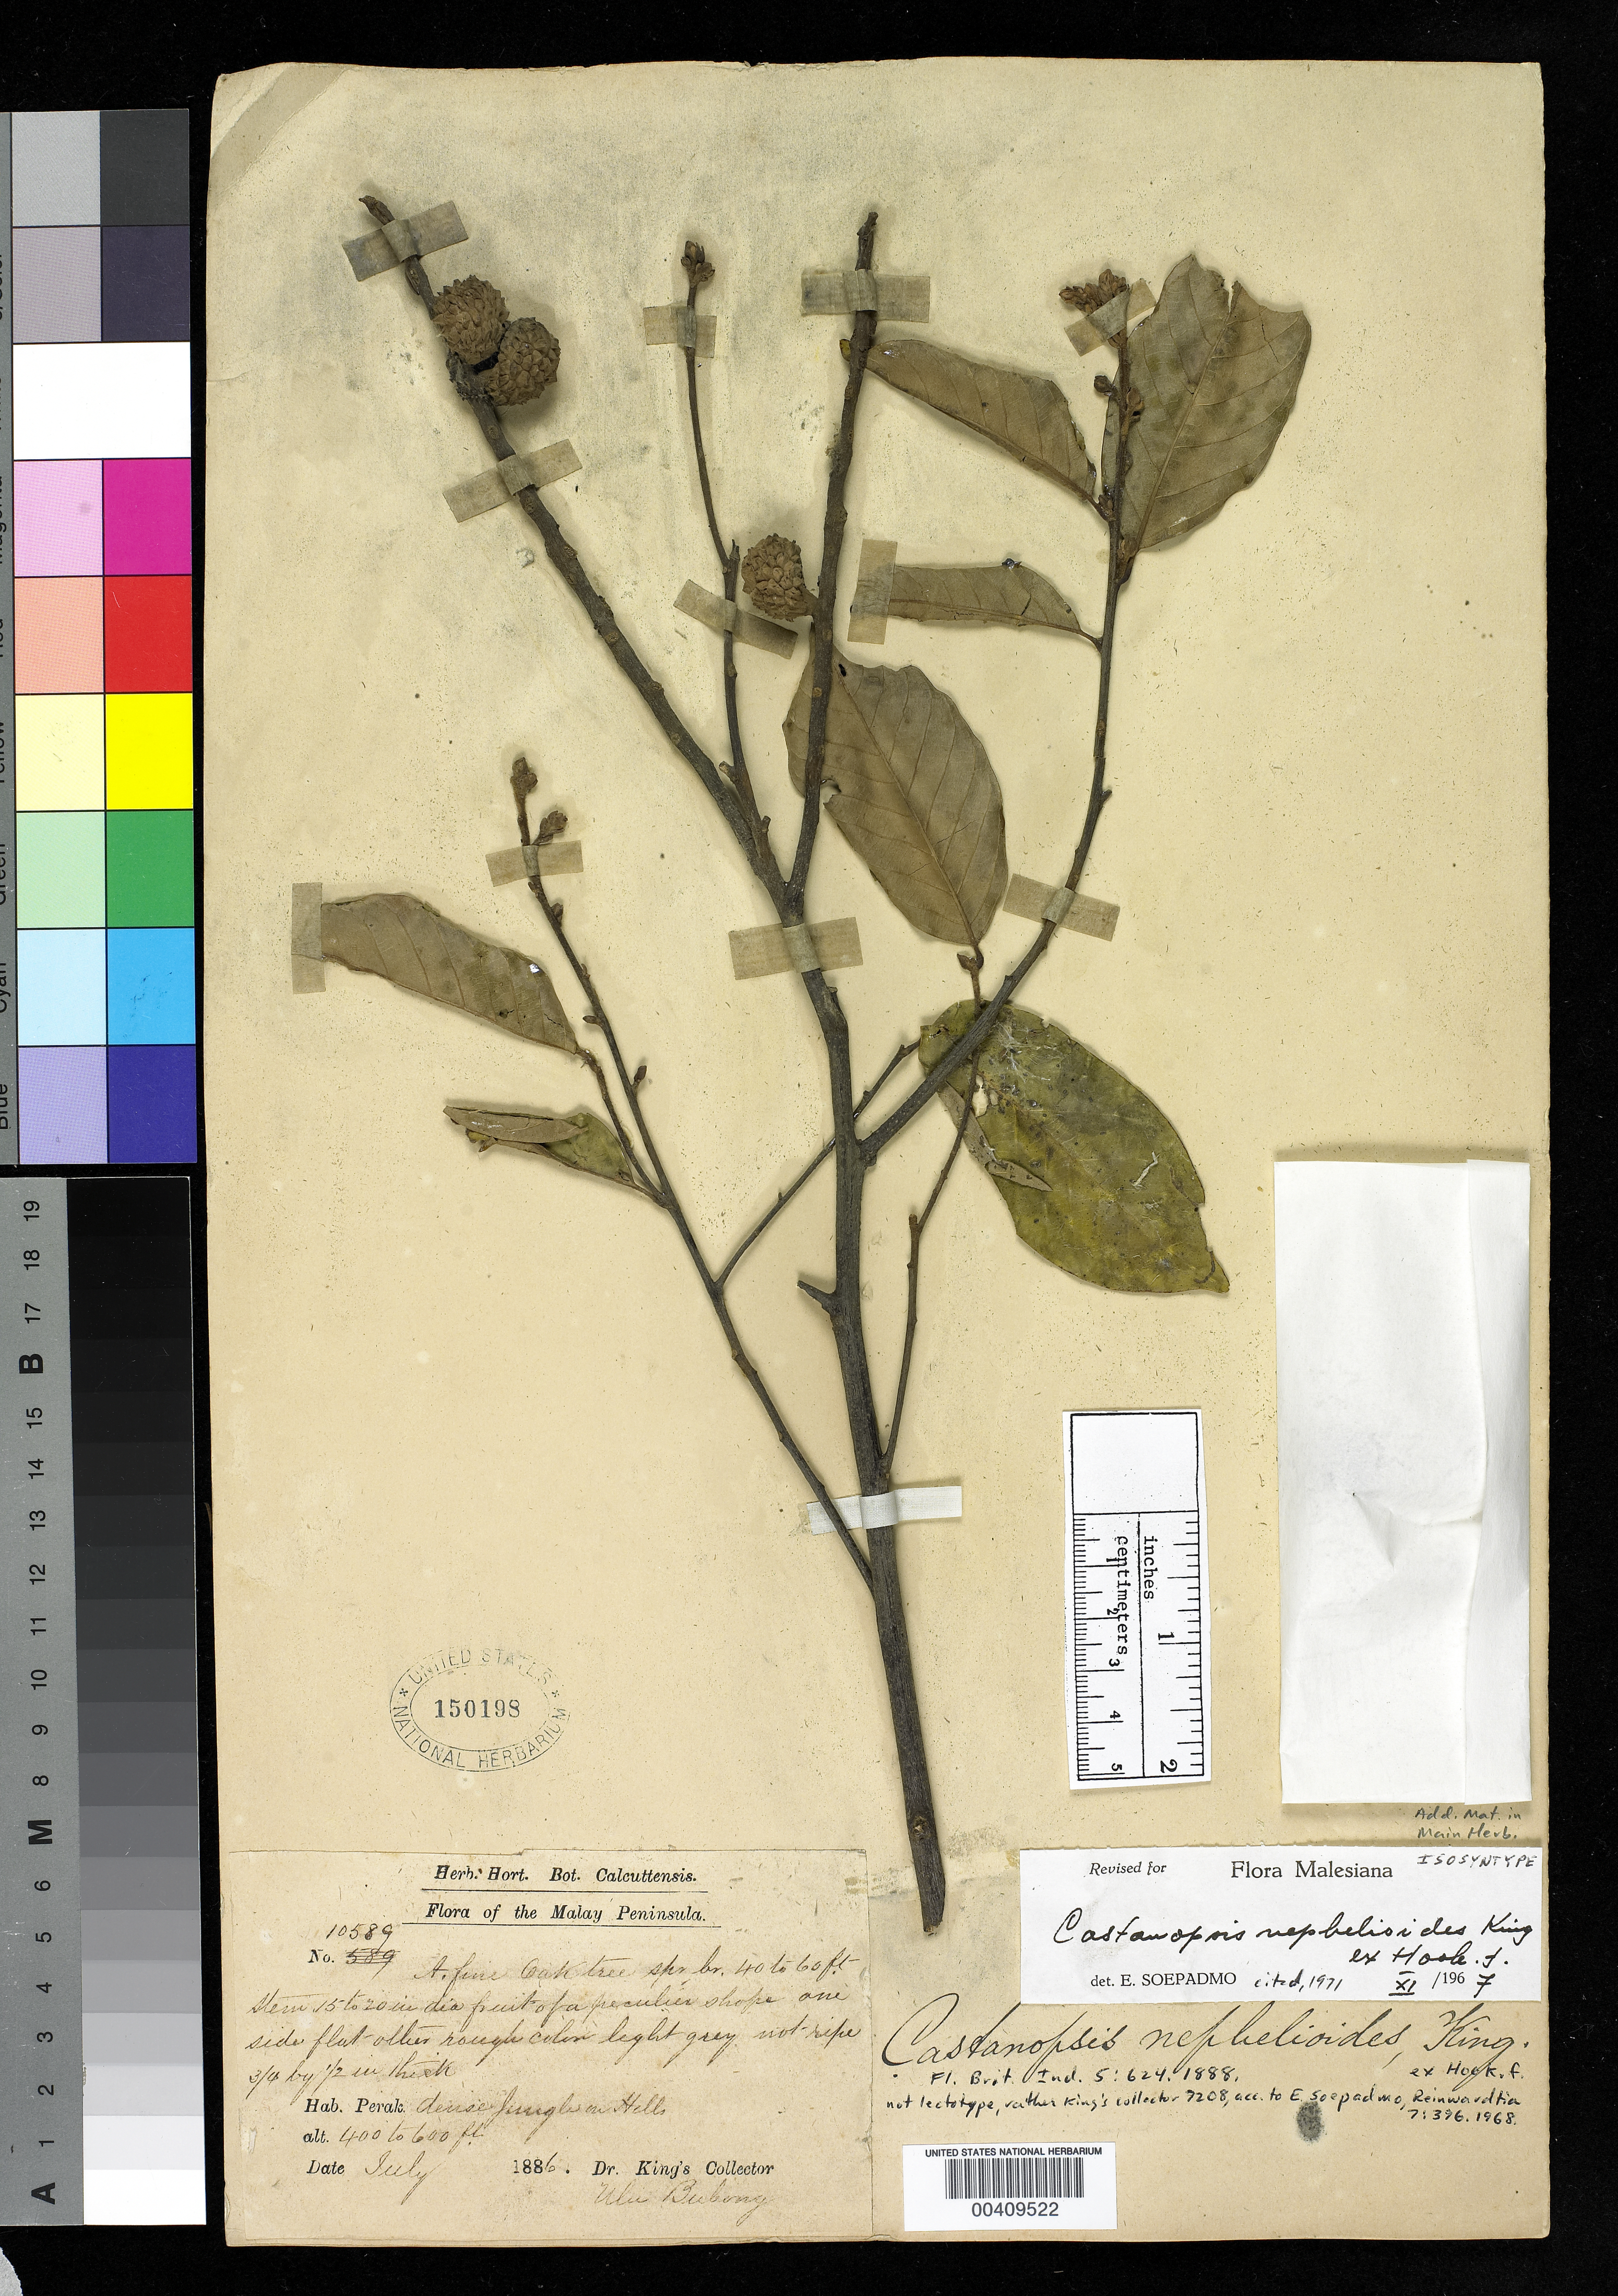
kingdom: Plantae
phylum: Tracheophyta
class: Magnoliopsida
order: Fagales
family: Fagaceae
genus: Castanopsis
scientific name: Castanopsis nephelioides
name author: King ex Hook. f.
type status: Isosyntype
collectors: H. Kunstler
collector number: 10589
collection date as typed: Jul 1886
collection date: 1886-07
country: Malaysia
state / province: Perak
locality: Ulububong. [Malay Peninsula]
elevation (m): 122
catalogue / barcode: US 150198